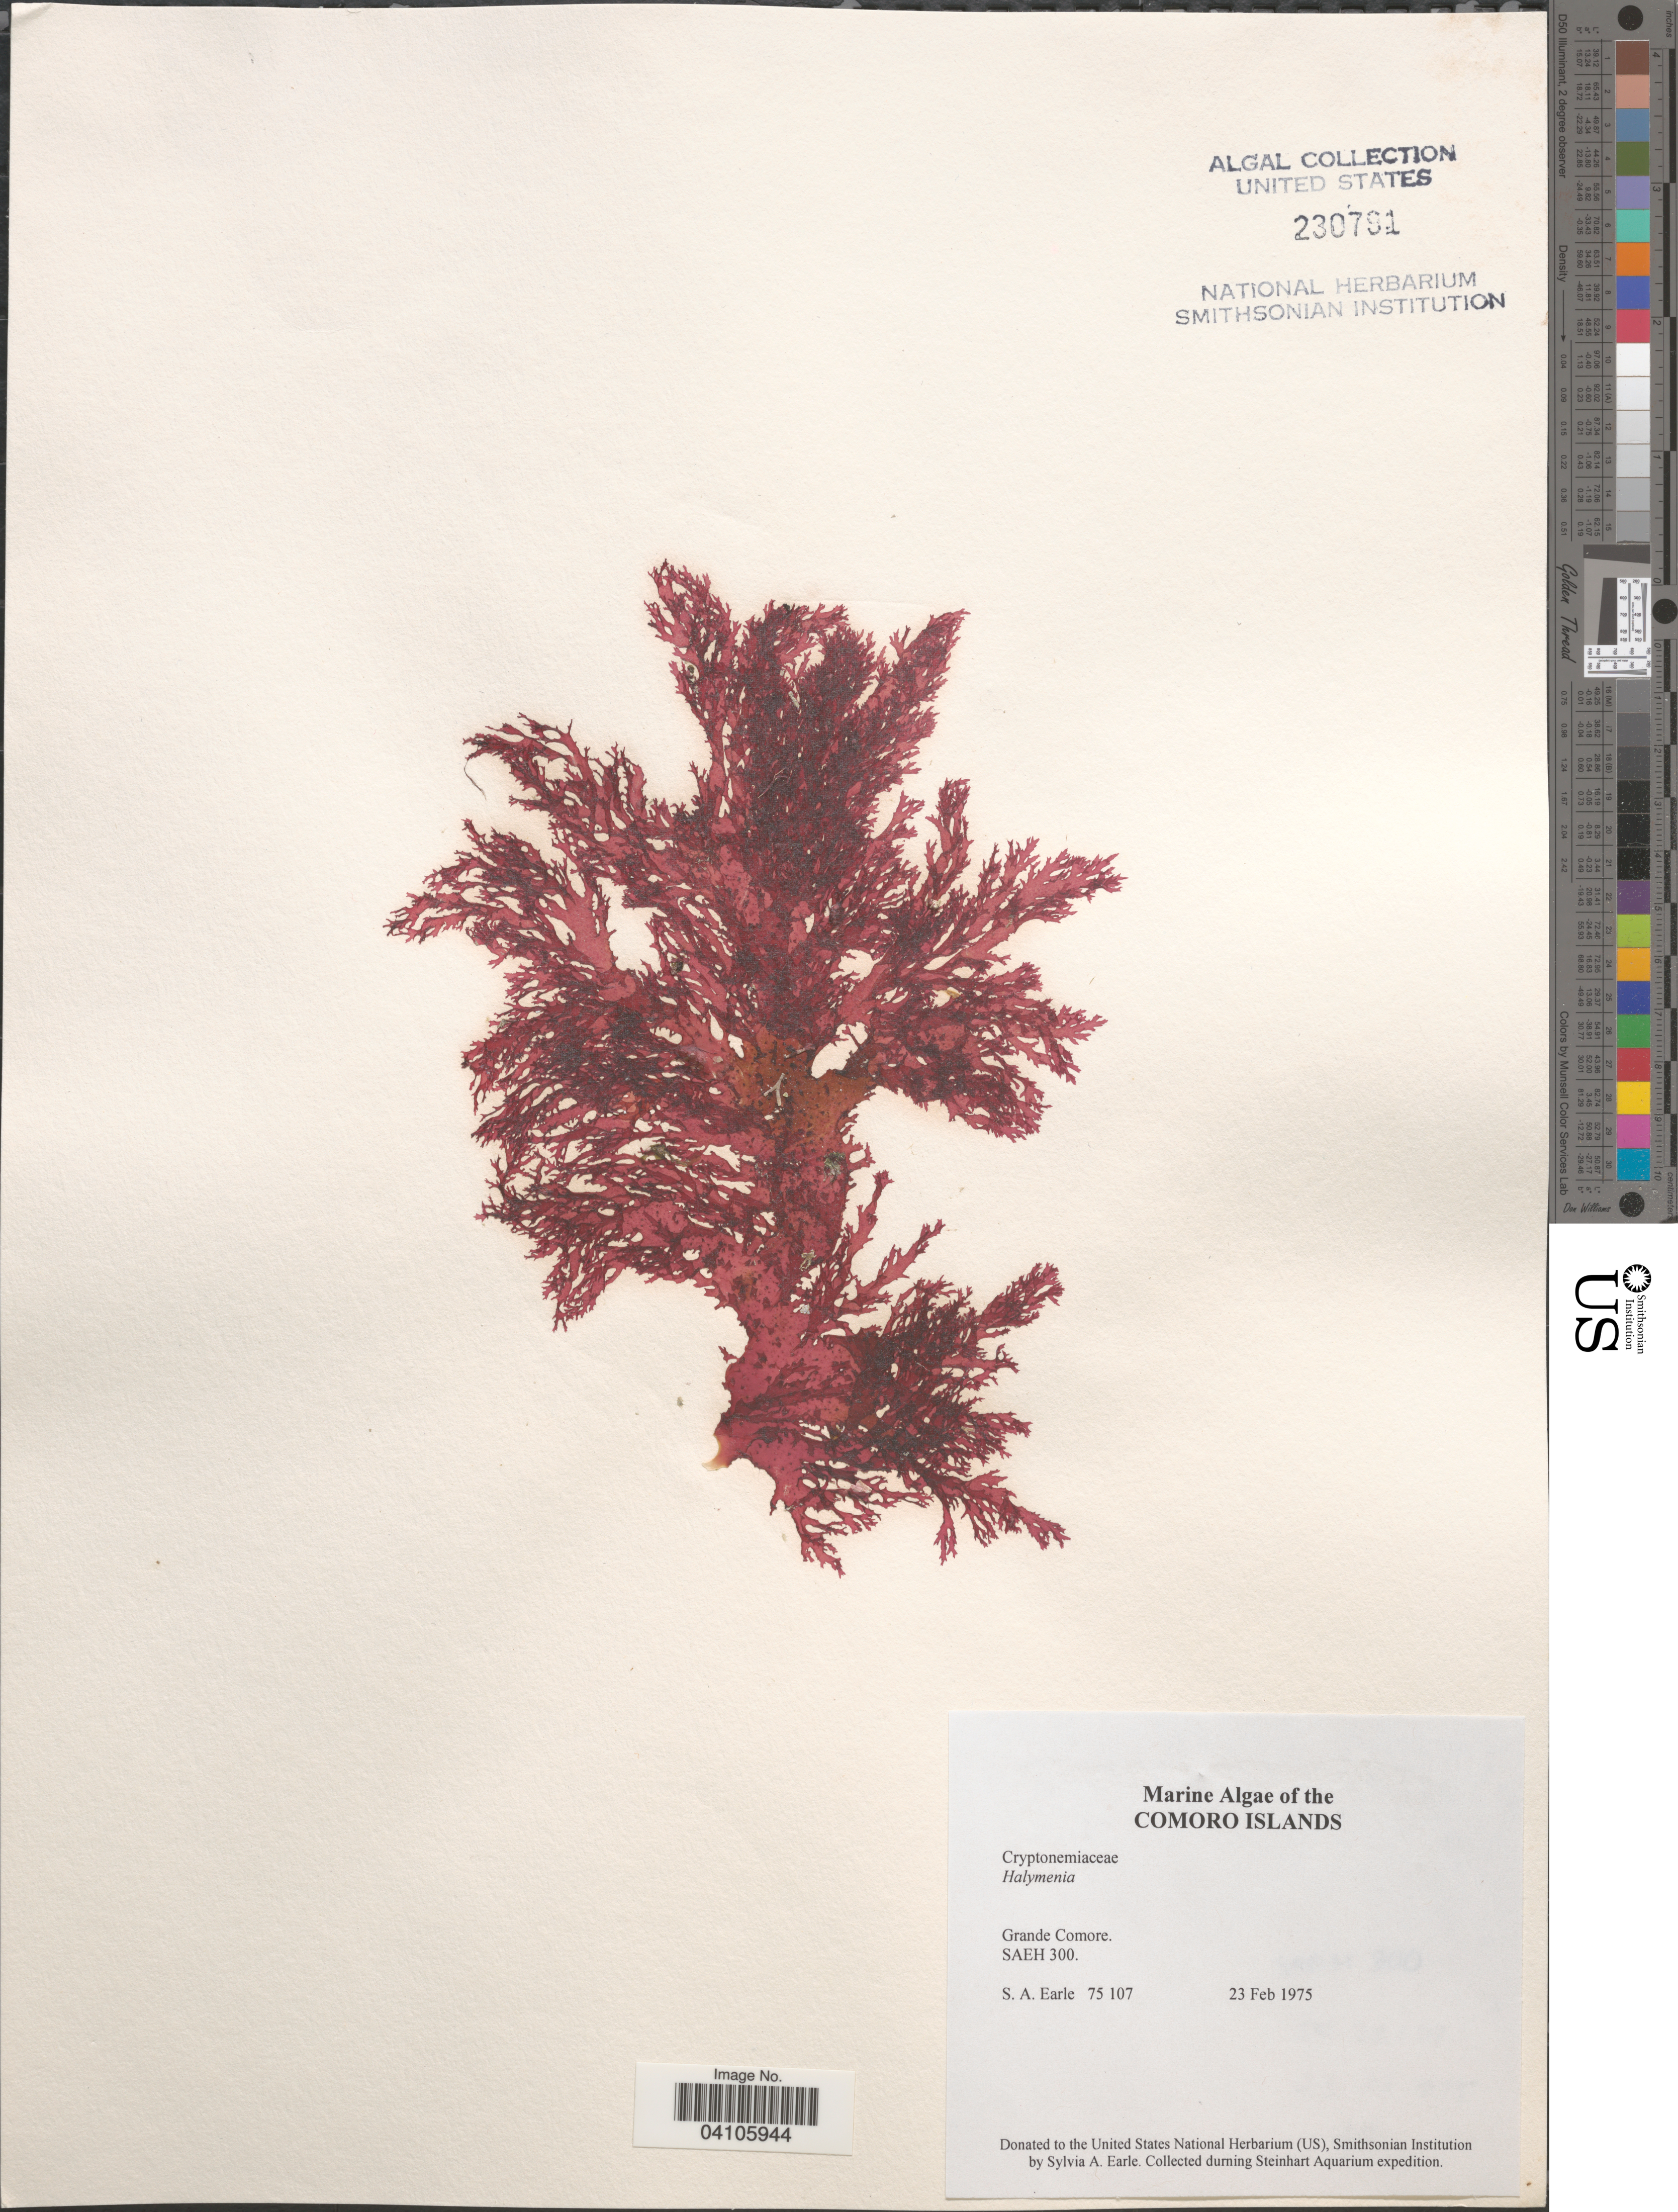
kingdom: Plantae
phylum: Rhodophyta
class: Florideophyceae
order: Halymeniales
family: Halymeniaceae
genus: Halymenia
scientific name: Halymenia sp.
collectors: S. A. Earle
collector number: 75107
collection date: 1975-02-23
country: Comoros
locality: Grande Comore. Steinhart Aquarium expedition.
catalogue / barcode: US 230791